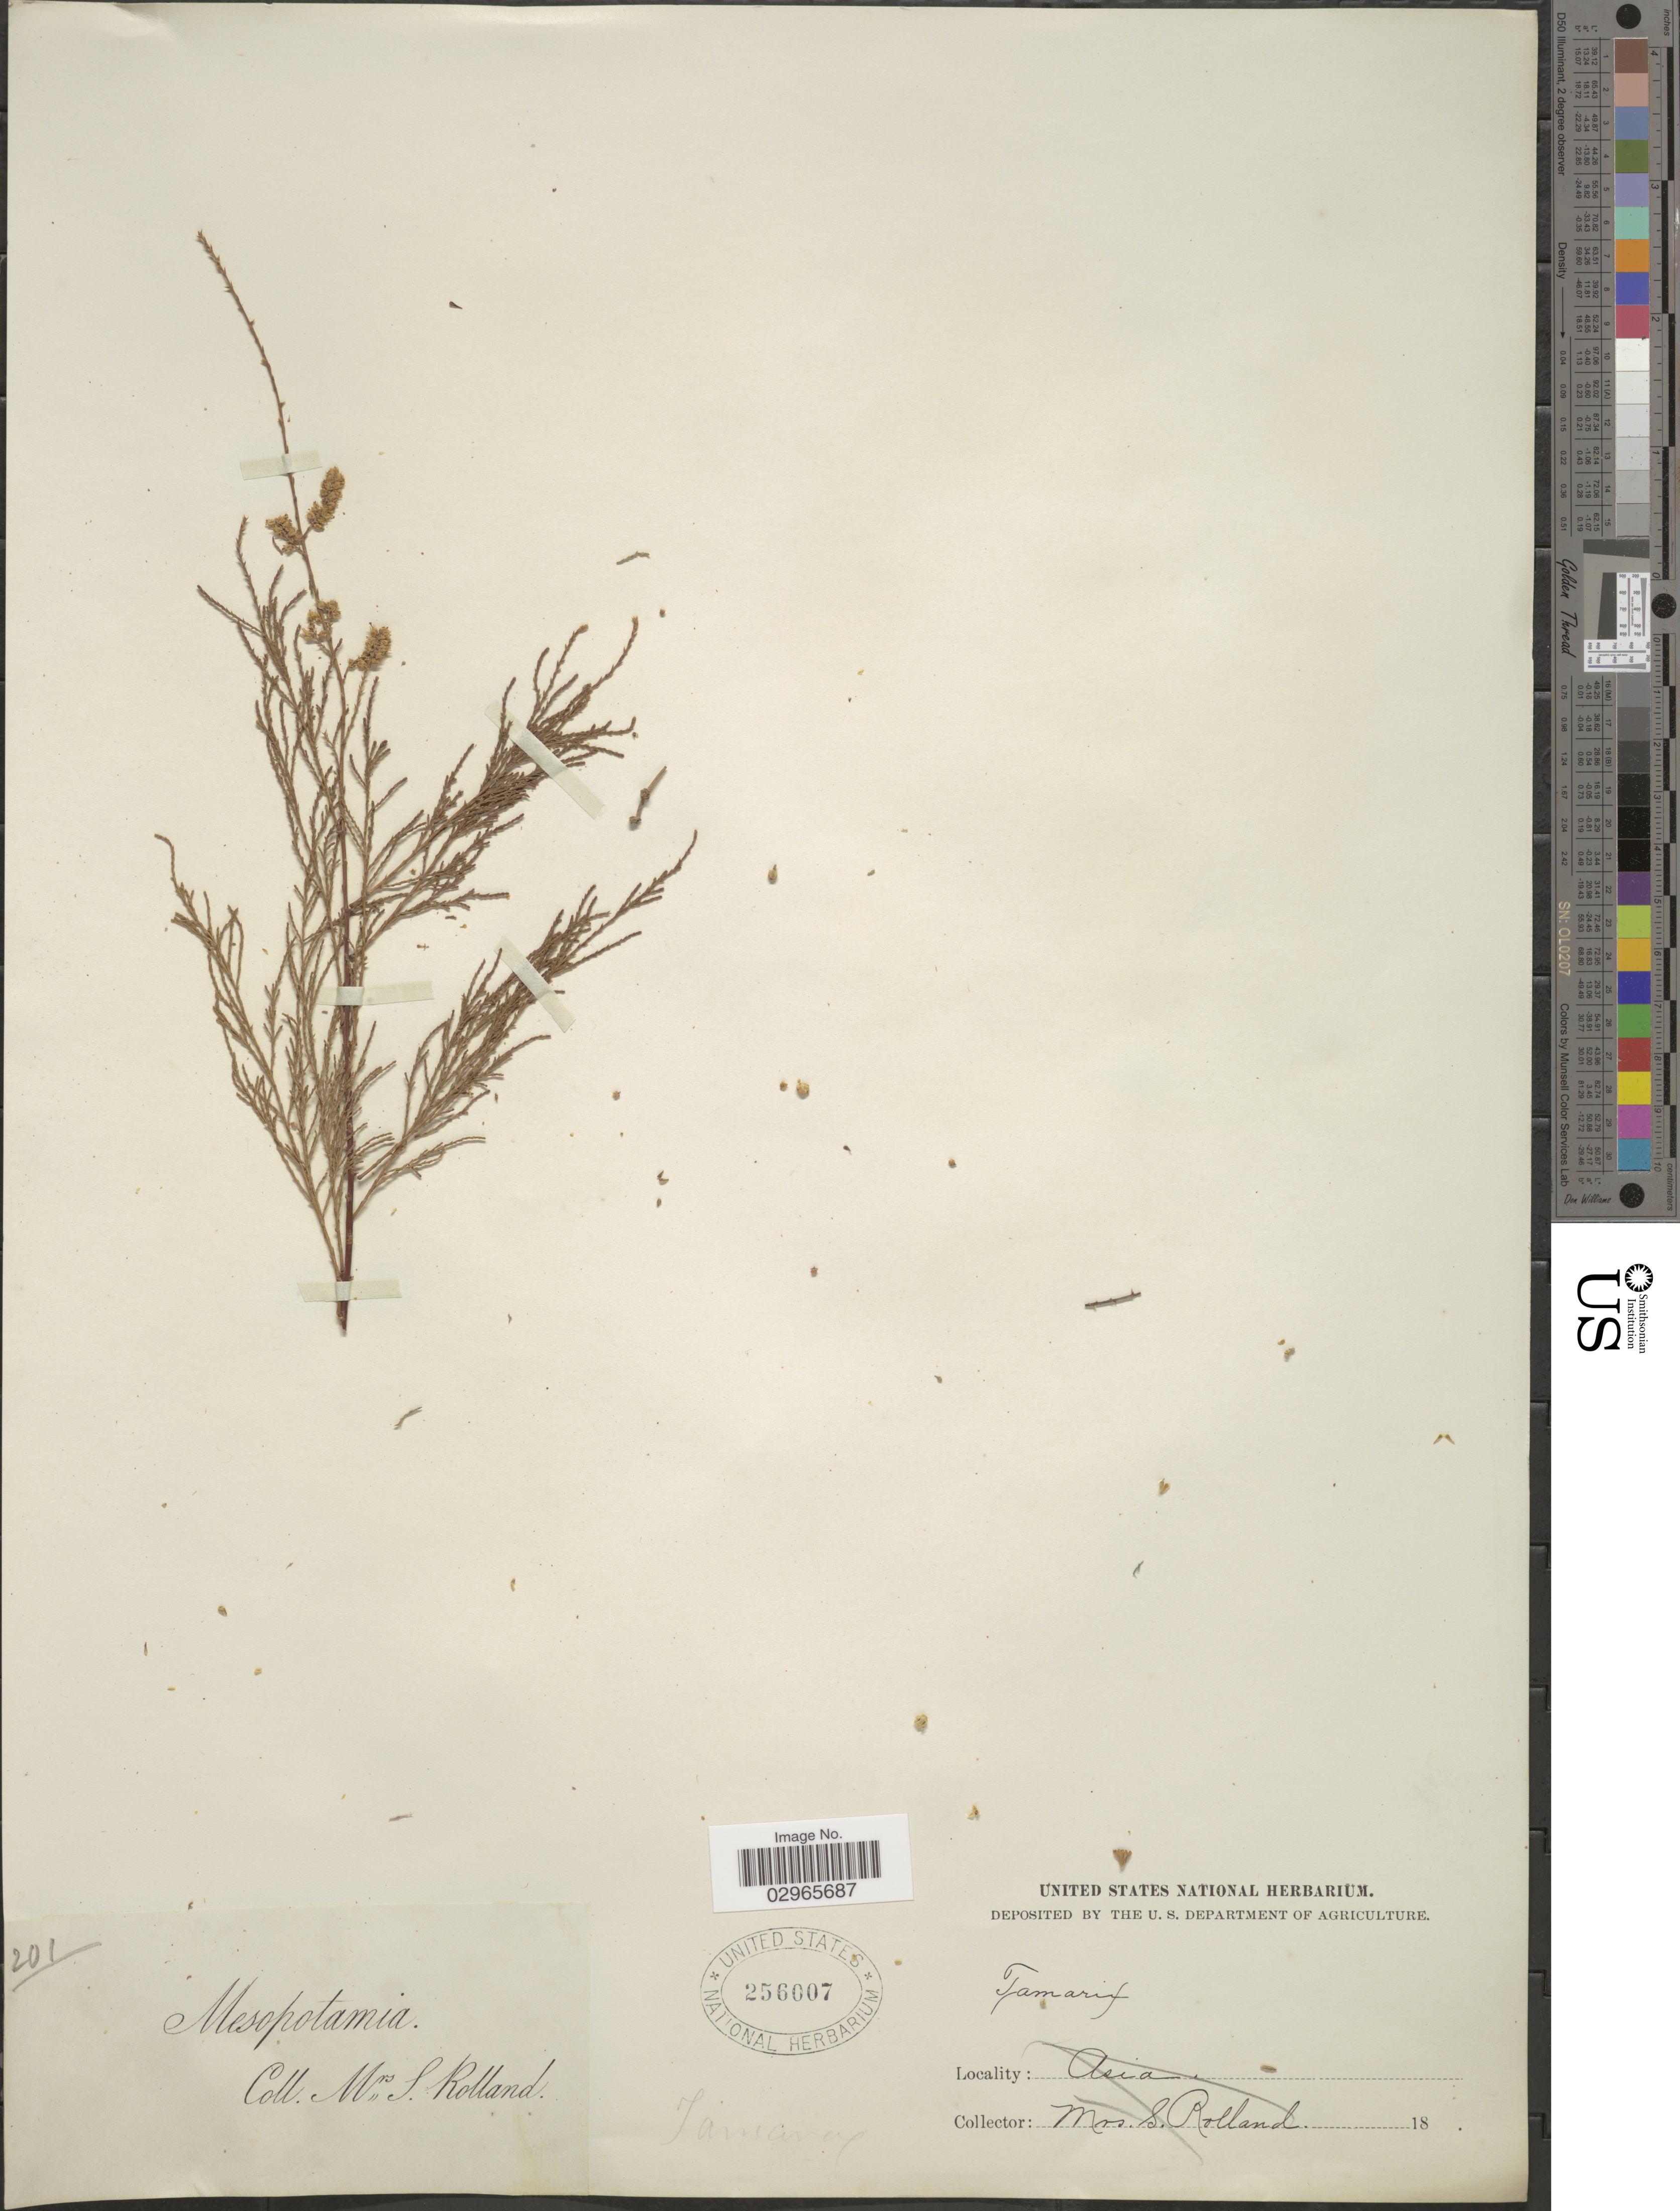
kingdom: Plantae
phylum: Tracheophyta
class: Magnoliopsida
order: Caryophyllales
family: Tamaricaceae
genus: Tamarix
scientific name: Tamarix sp.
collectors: S. Rolland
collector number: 201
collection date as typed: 18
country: Turkey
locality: Mesopotamia.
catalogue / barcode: US 256007